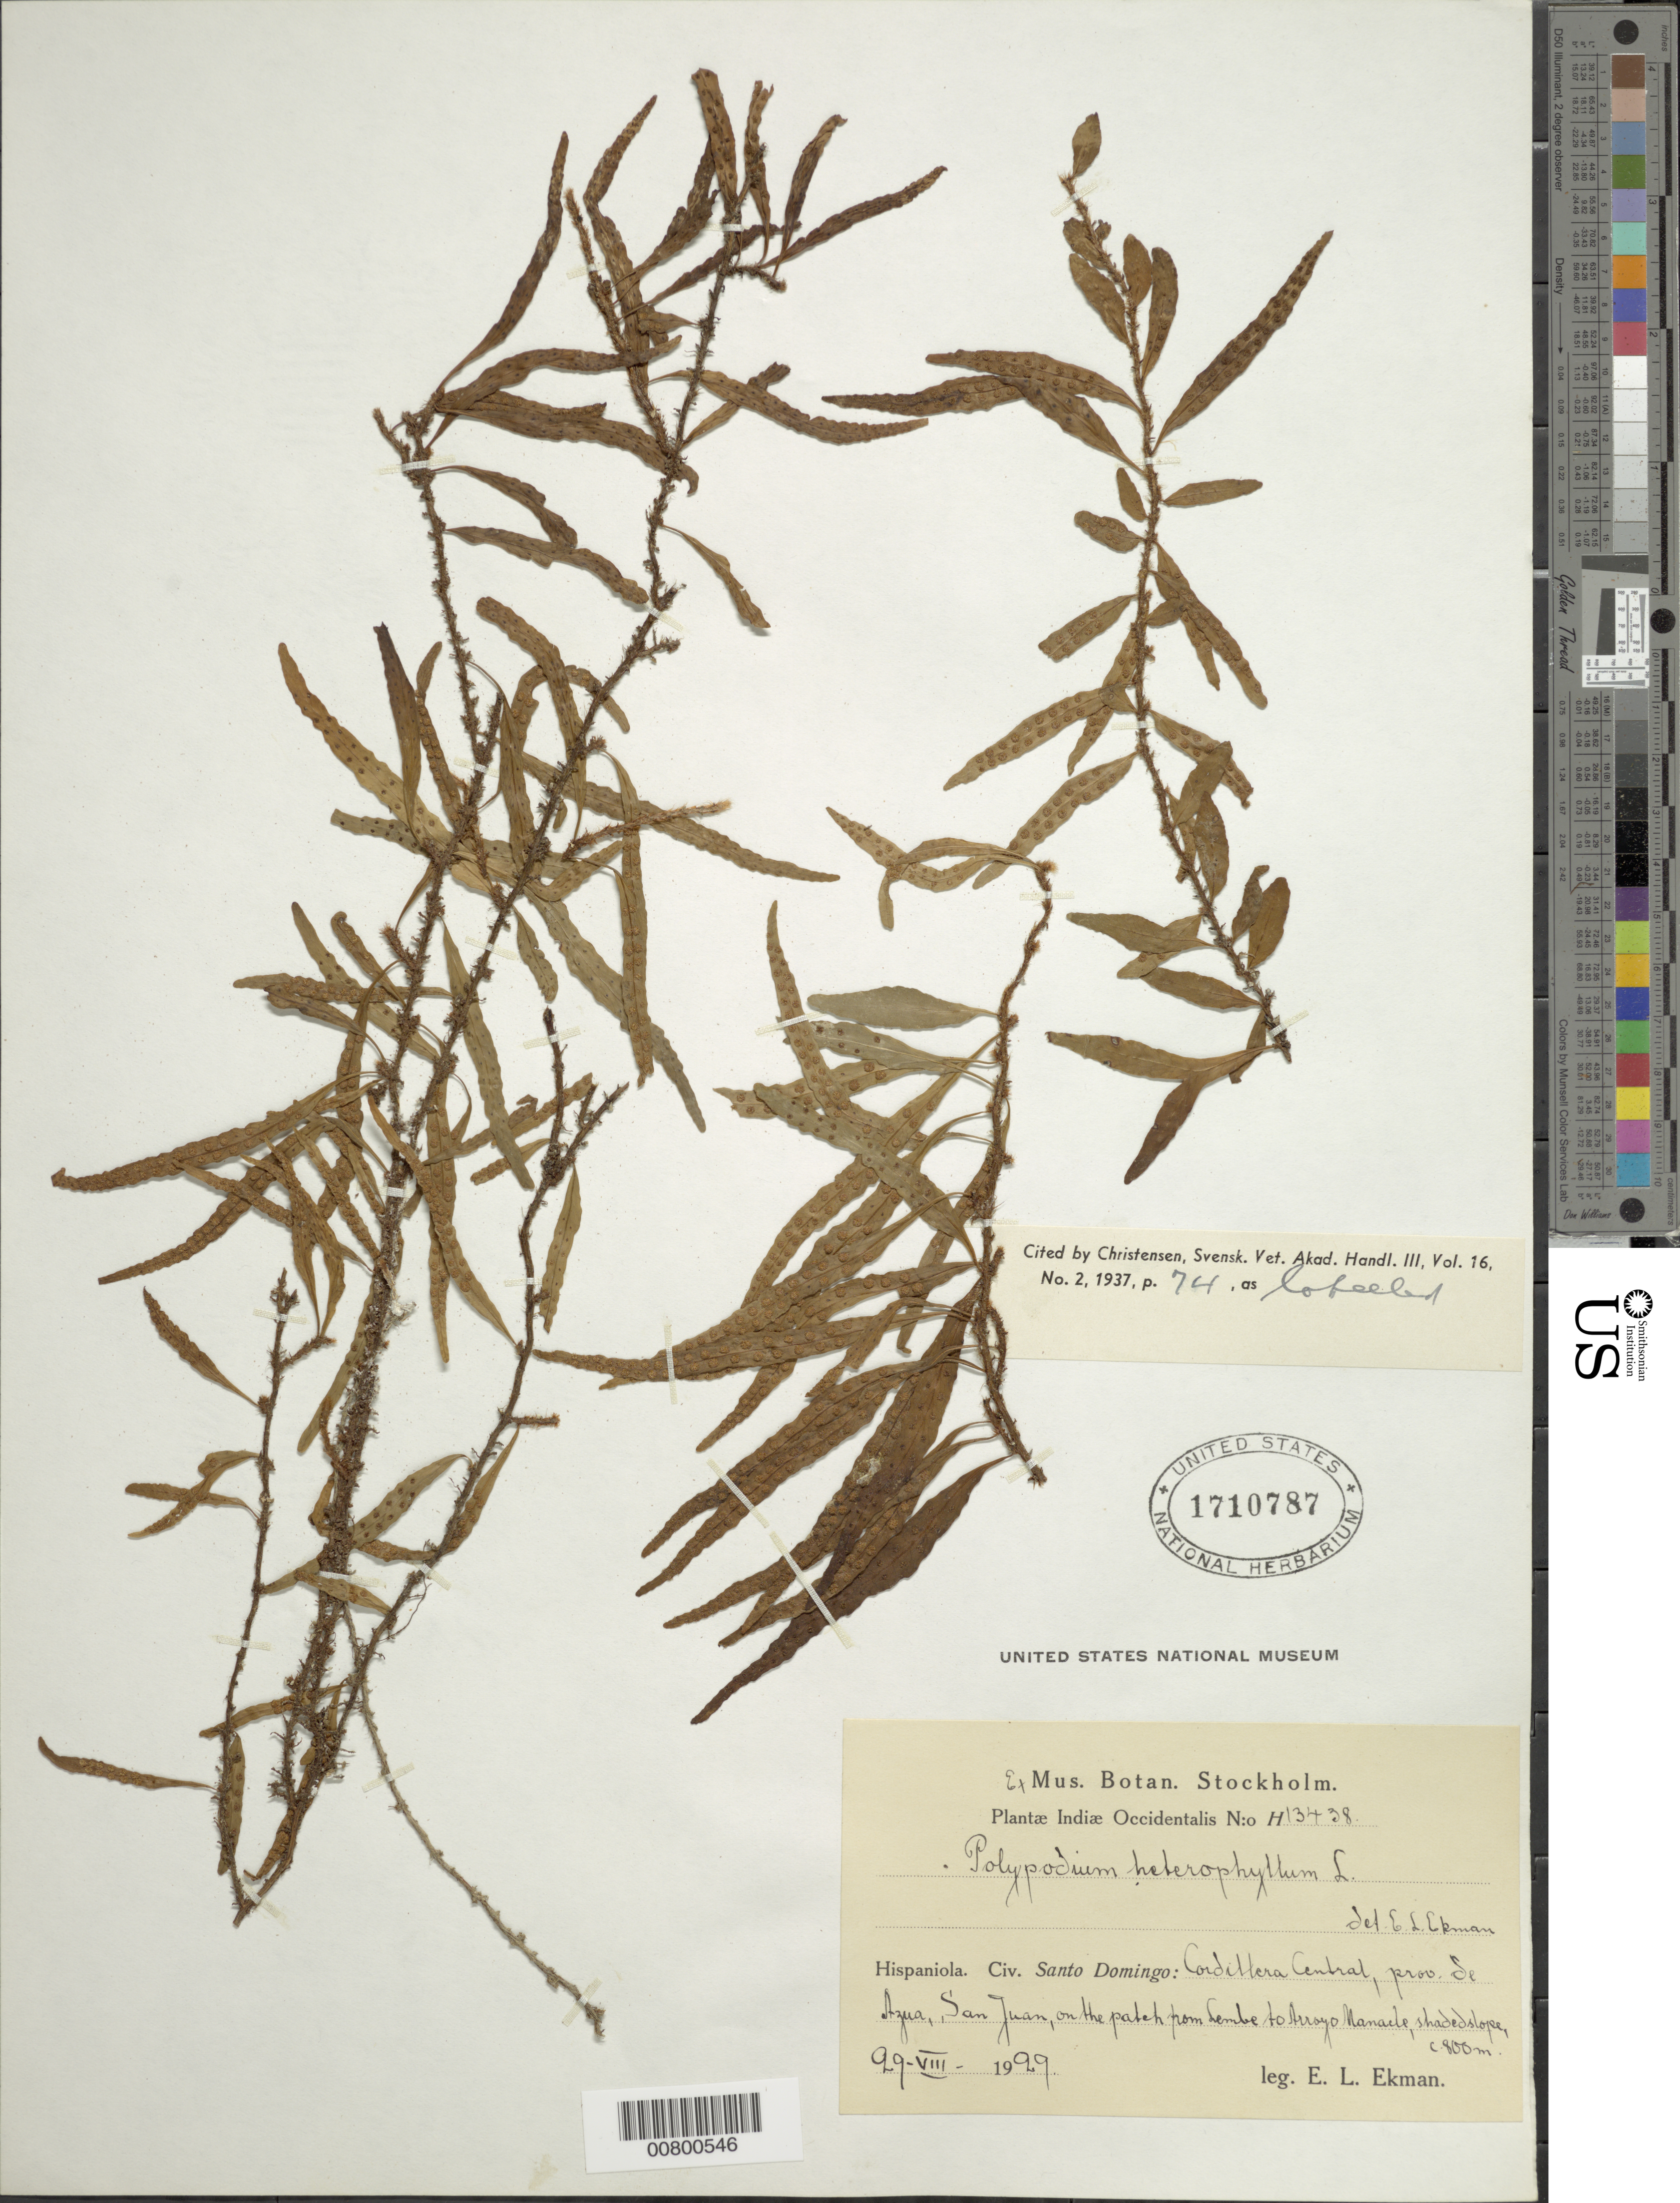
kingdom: Plantae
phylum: Tracheophyta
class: Polypodiopsida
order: Polypodiales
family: Polypodiaceae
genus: Microgramma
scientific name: Microgramma heterophylla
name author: (L.) Wherry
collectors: E. L. Ekman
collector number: H 13438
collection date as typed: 29 Aug 1929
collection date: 1929-08-29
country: Dominican Republic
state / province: Azua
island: Hispaniola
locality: Cordillera Central, San Juan, Lembe to Arroyo Manacle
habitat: Shaded slopes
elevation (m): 800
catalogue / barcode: US 1710787